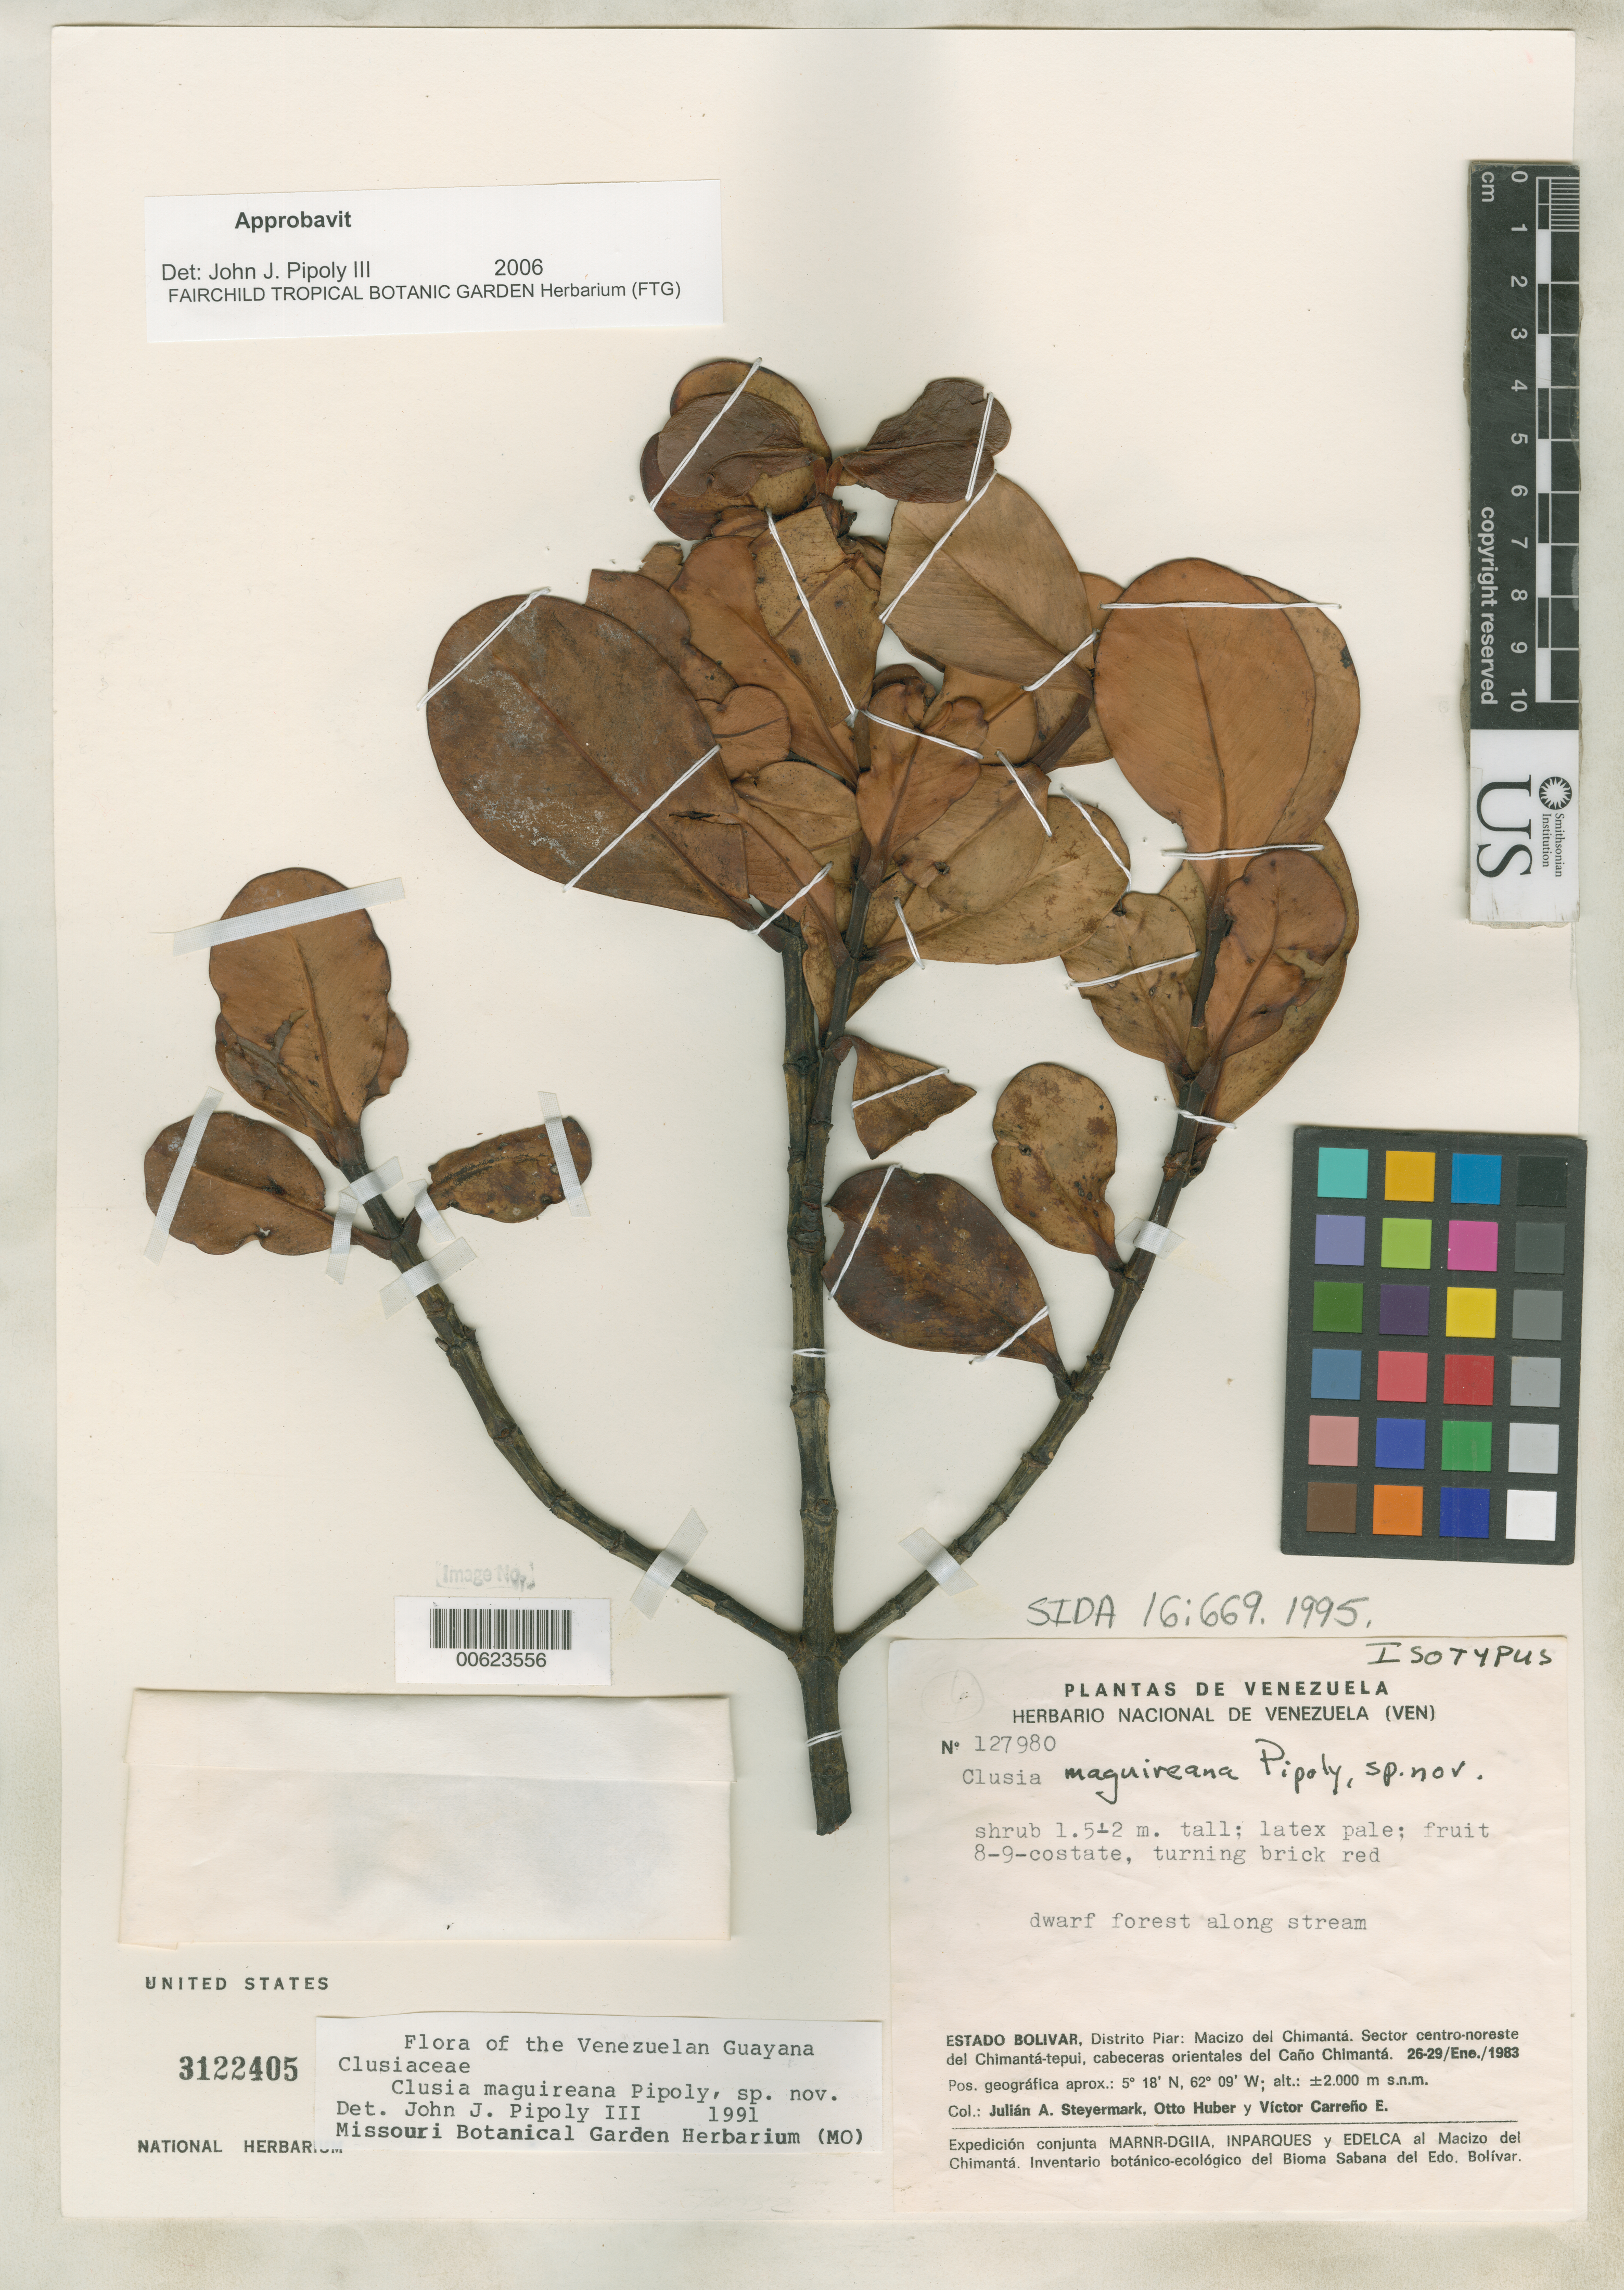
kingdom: Plantae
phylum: Tracheophyta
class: Magnoliopsida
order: Malpighiales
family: Clusiaceae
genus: Clusia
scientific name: Clusia maguireana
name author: Pipoly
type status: Isotype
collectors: J. Steyermark, O. Huber & V. Carreño E.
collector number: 127980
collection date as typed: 26 Jan 1983 to 29 Jan 1983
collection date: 1983-01-26/1983-01-29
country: Venezuela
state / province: Bolivar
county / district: Piar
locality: Macizodel Chimanta, sector Centro-Noreste del Chimanta-Tepui, Cabeceras Orientales del Cano Chimanta.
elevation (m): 2000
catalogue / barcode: US 3122405